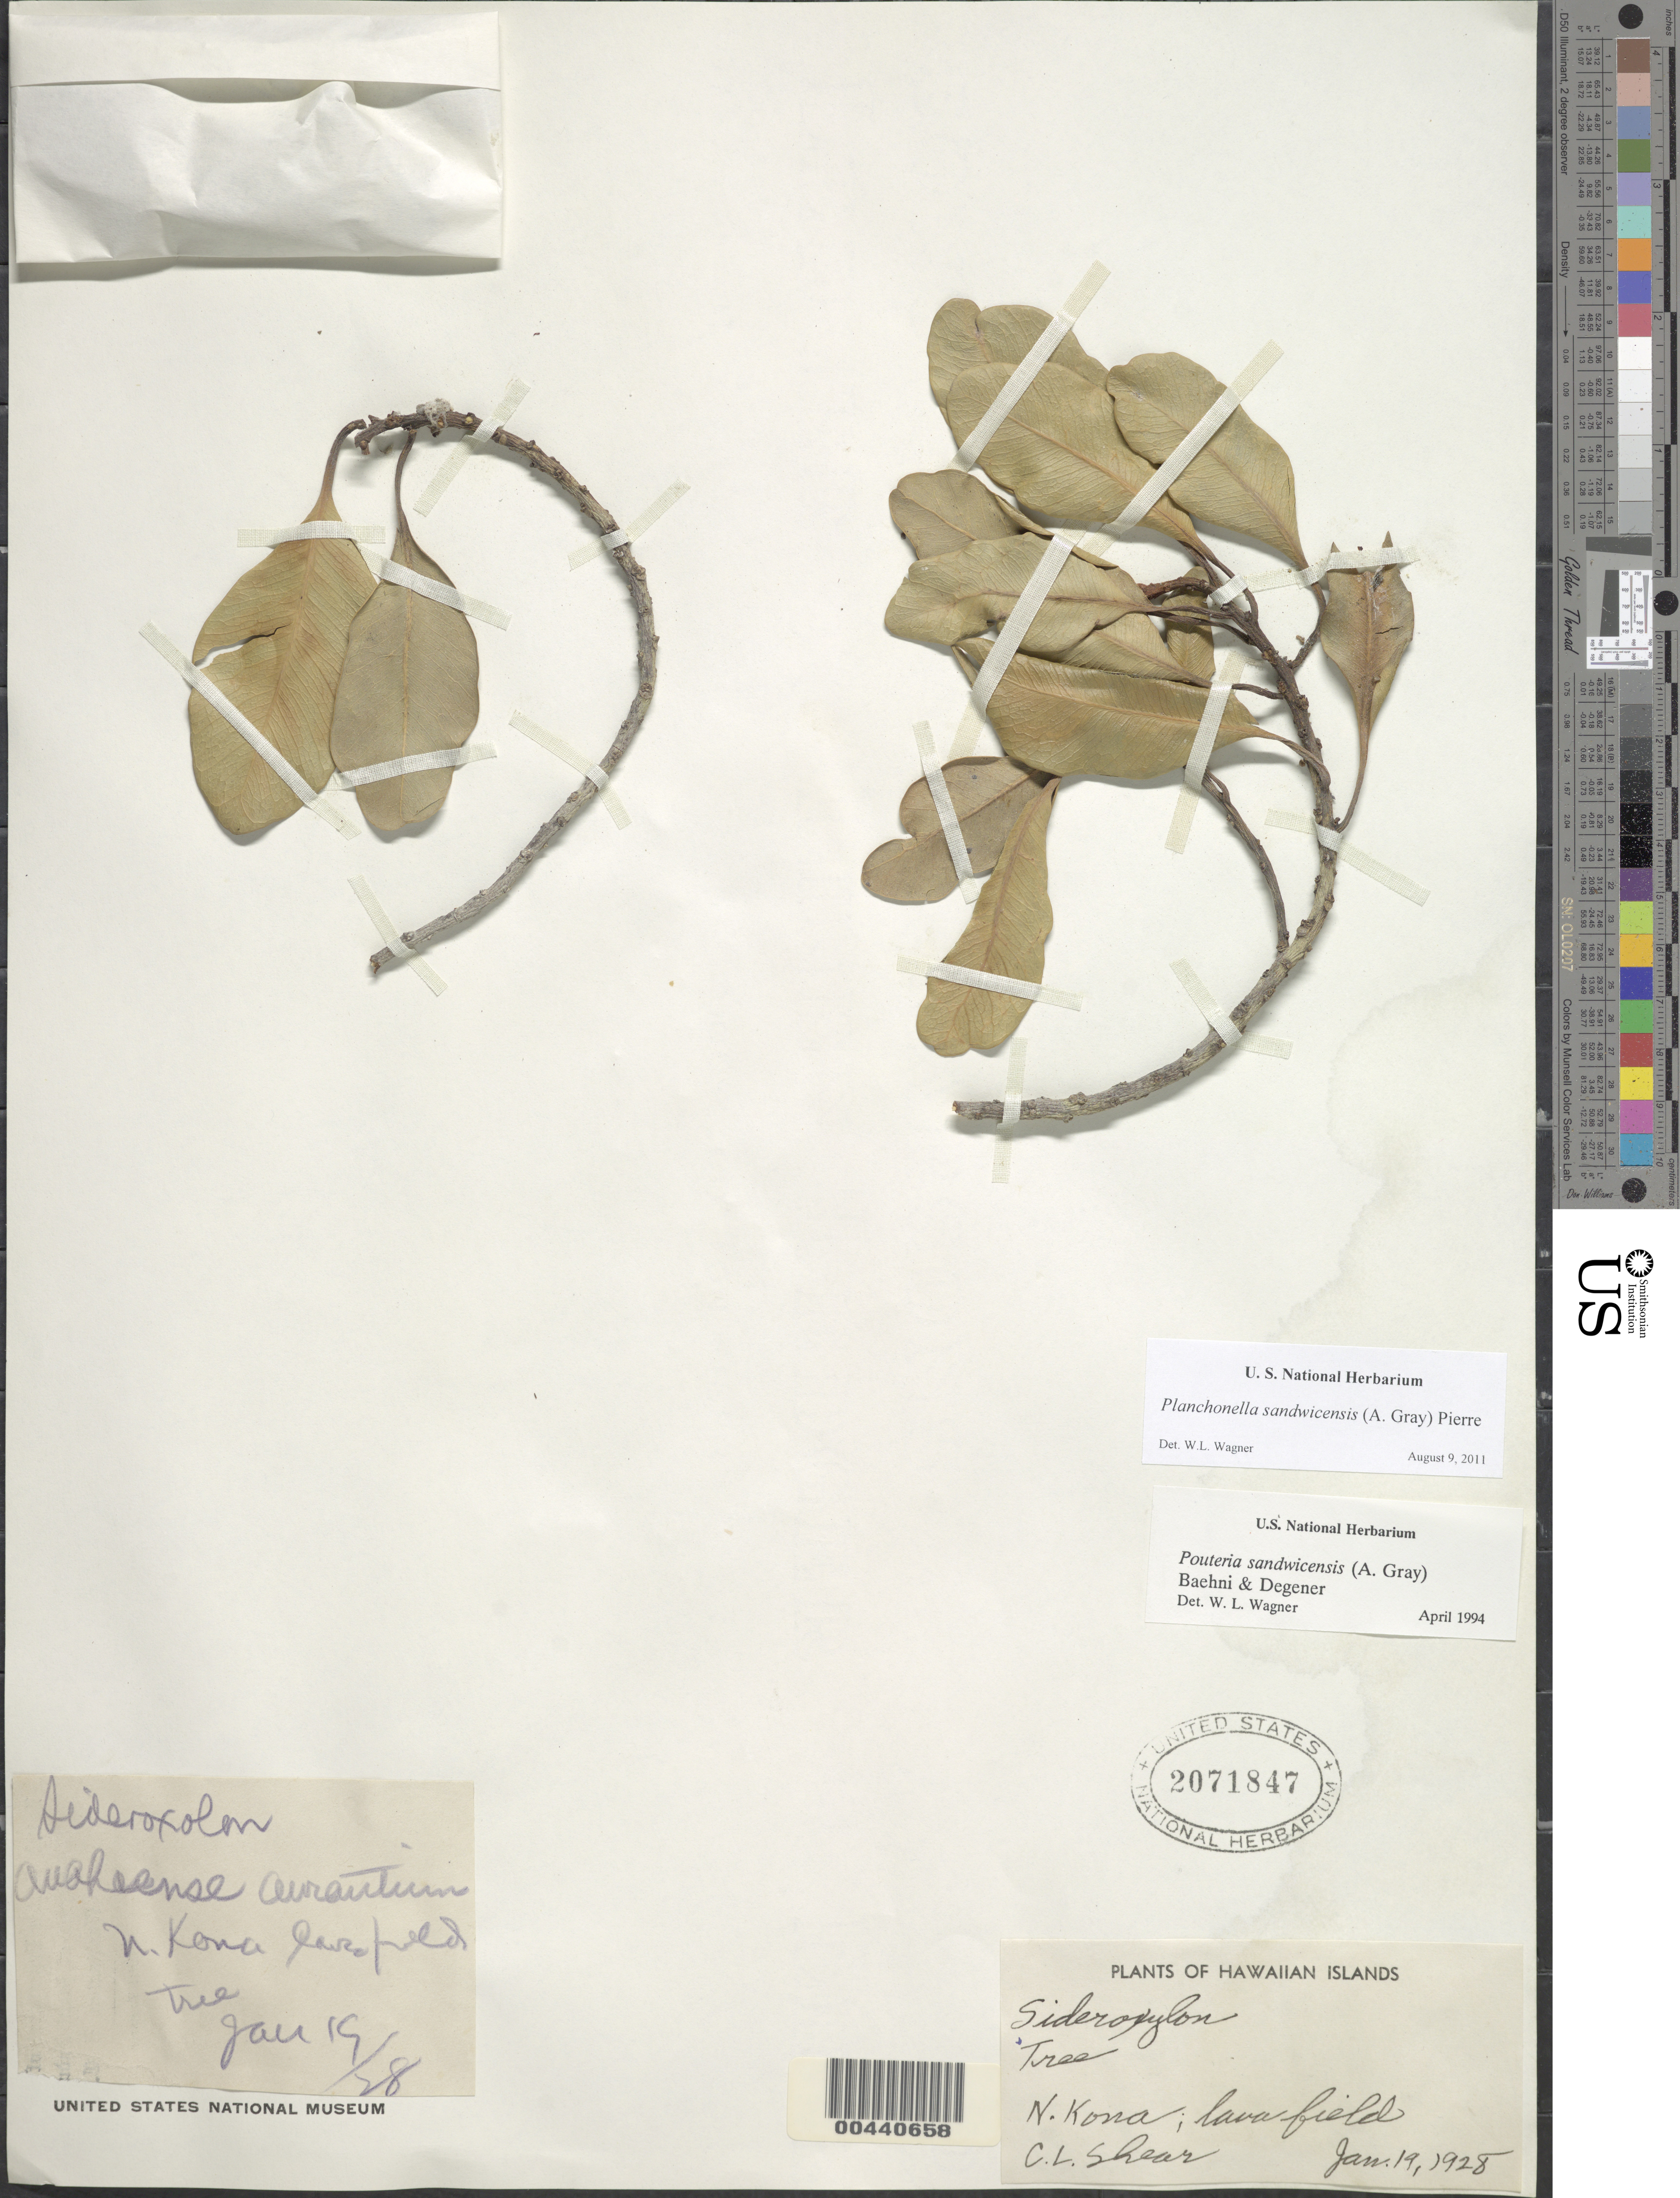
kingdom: Plantae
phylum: Tracheophyta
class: Magnoliopsida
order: Ericales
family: Sapotaceae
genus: Planchonella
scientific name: Planchonella spathulata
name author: (Hillebr.) Pierre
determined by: Wagner, W. L., (BOT), Smithsonian Institution - National Museum of Natural History (UNITED STATES)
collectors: C. L. Shear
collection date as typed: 19 Jan 1928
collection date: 1928-01-19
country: United States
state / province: Hawaii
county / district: Honolulu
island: Oahu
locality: N Kona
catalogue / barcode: US 2071847